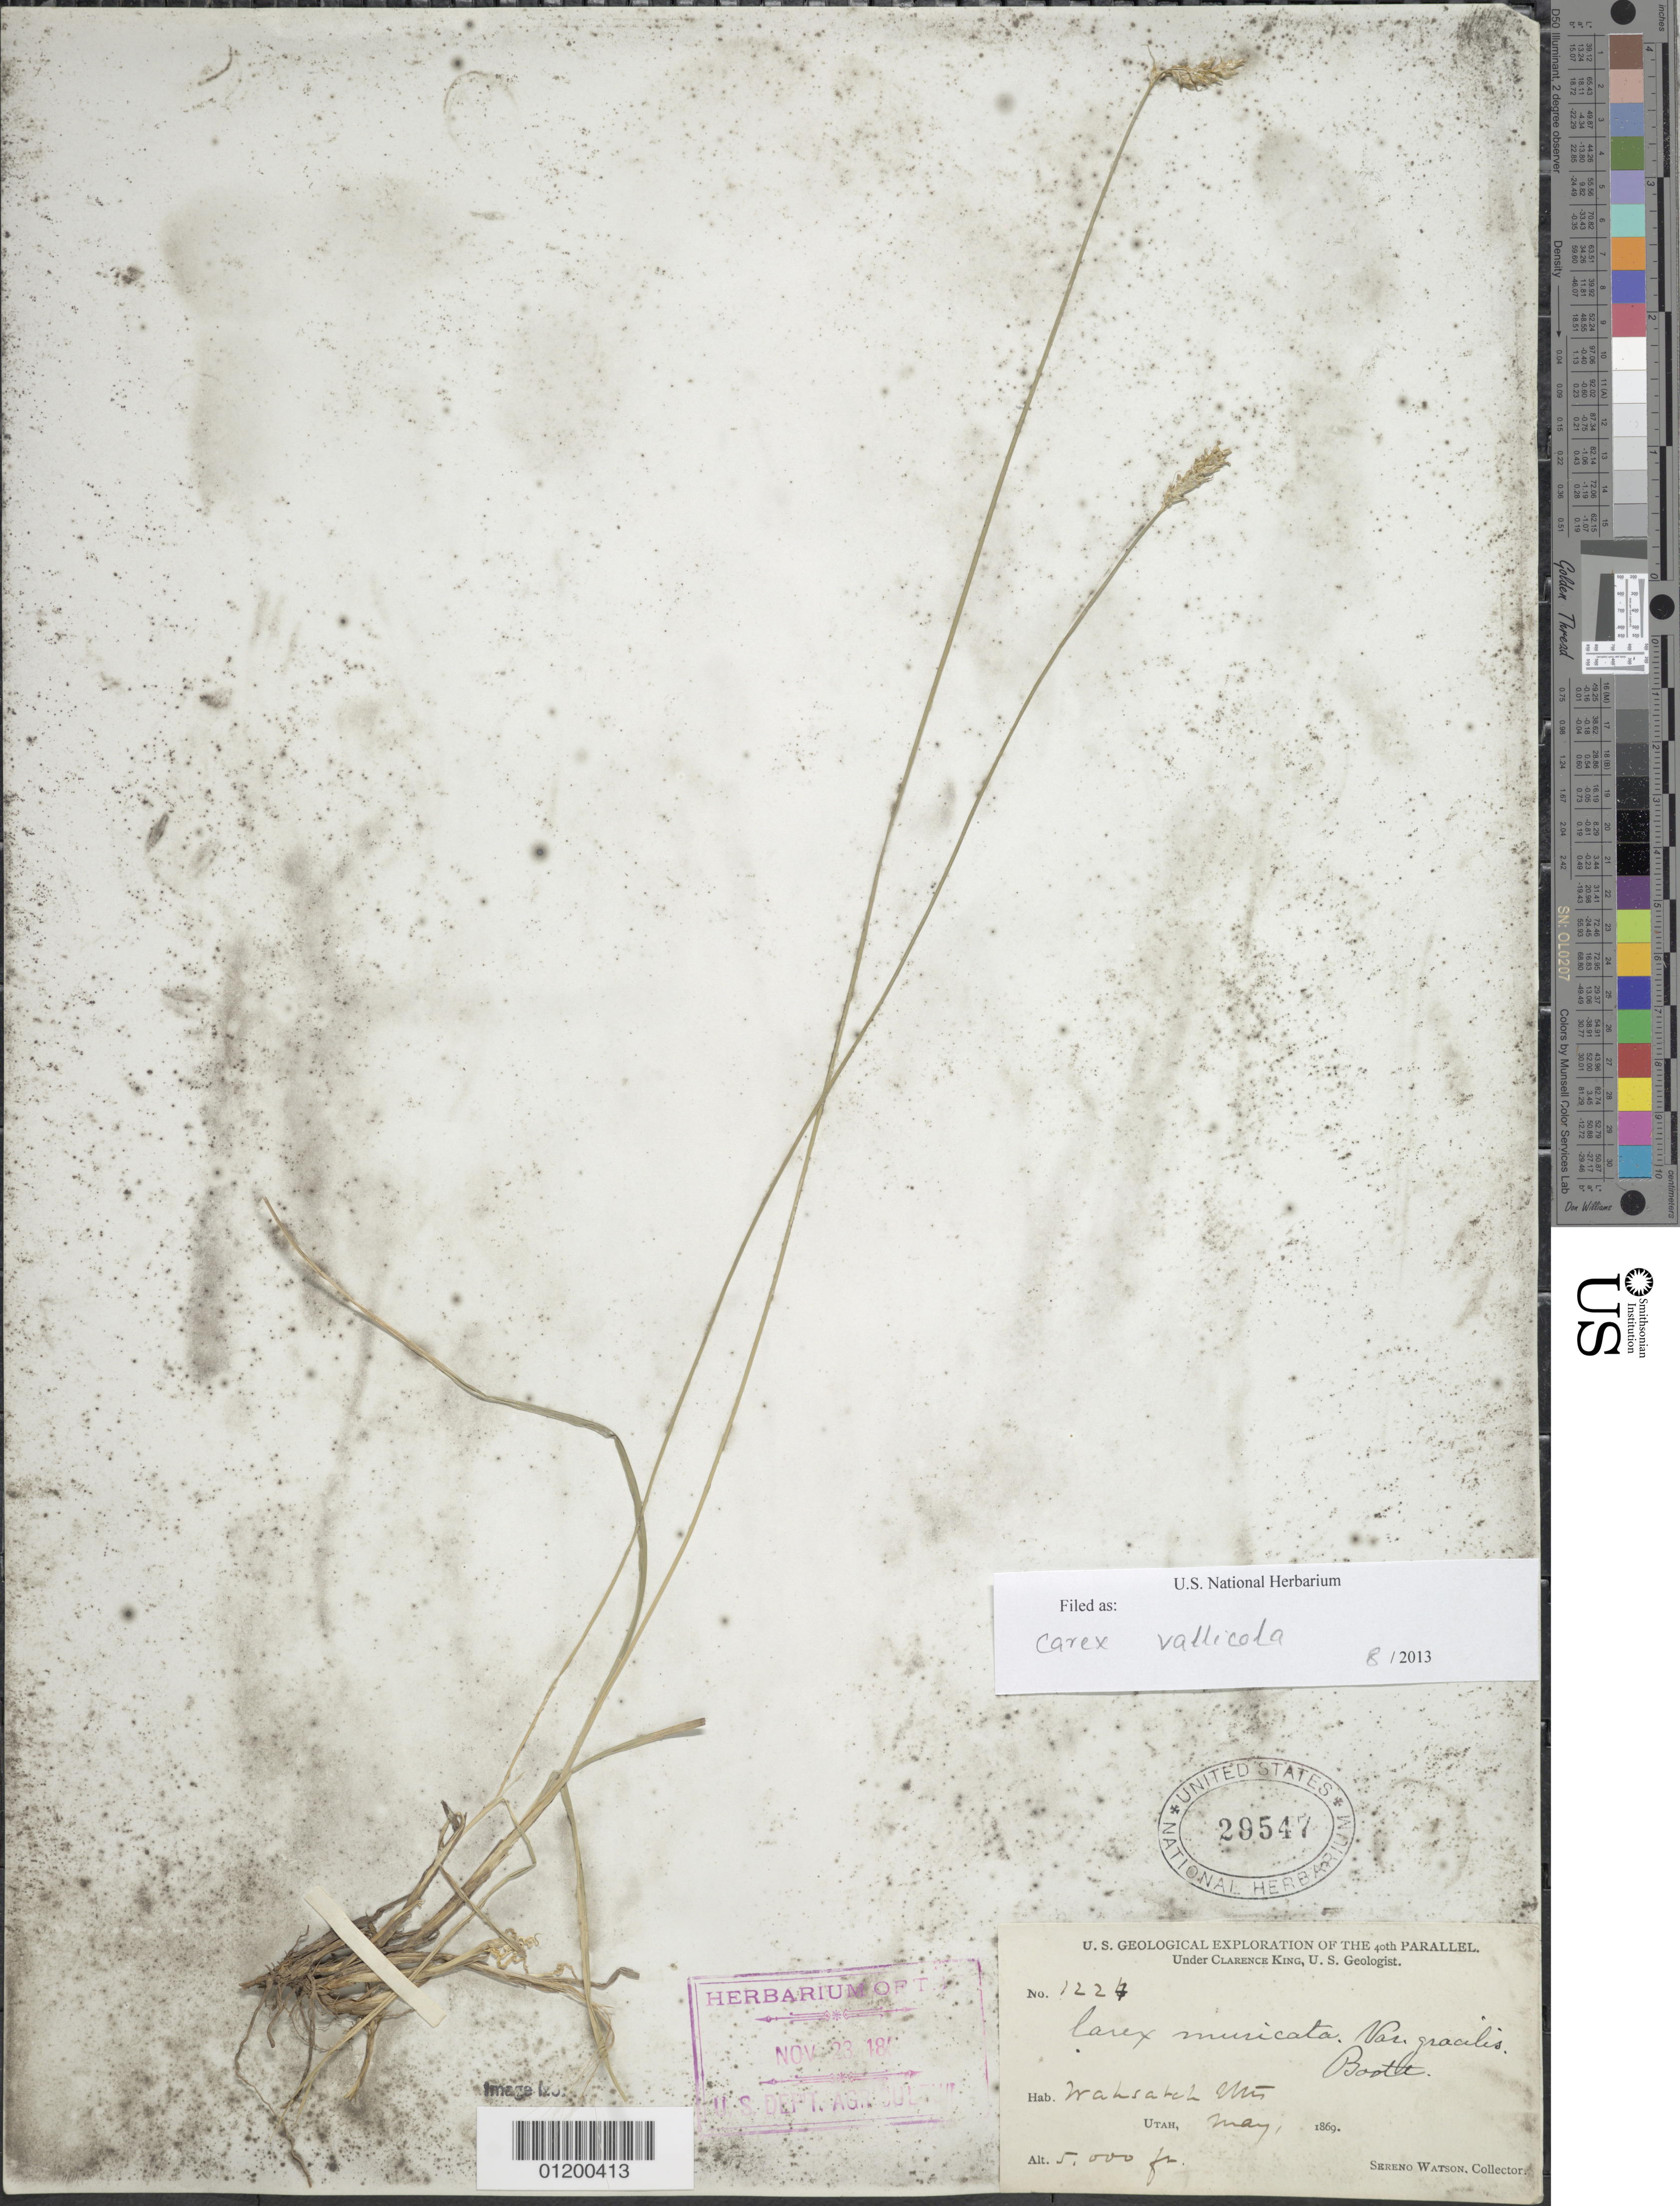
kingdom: Plantae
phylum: Tracheophyta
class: Liliopsida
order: Poales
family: Cyperaceae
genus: Carex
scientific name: Carex vallicola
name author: Dewey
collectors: S. Watson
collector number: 1224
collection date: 1869-05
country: United States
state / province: Utah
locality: Wahsatch Mt.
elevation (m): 1524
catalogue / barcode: US 29547